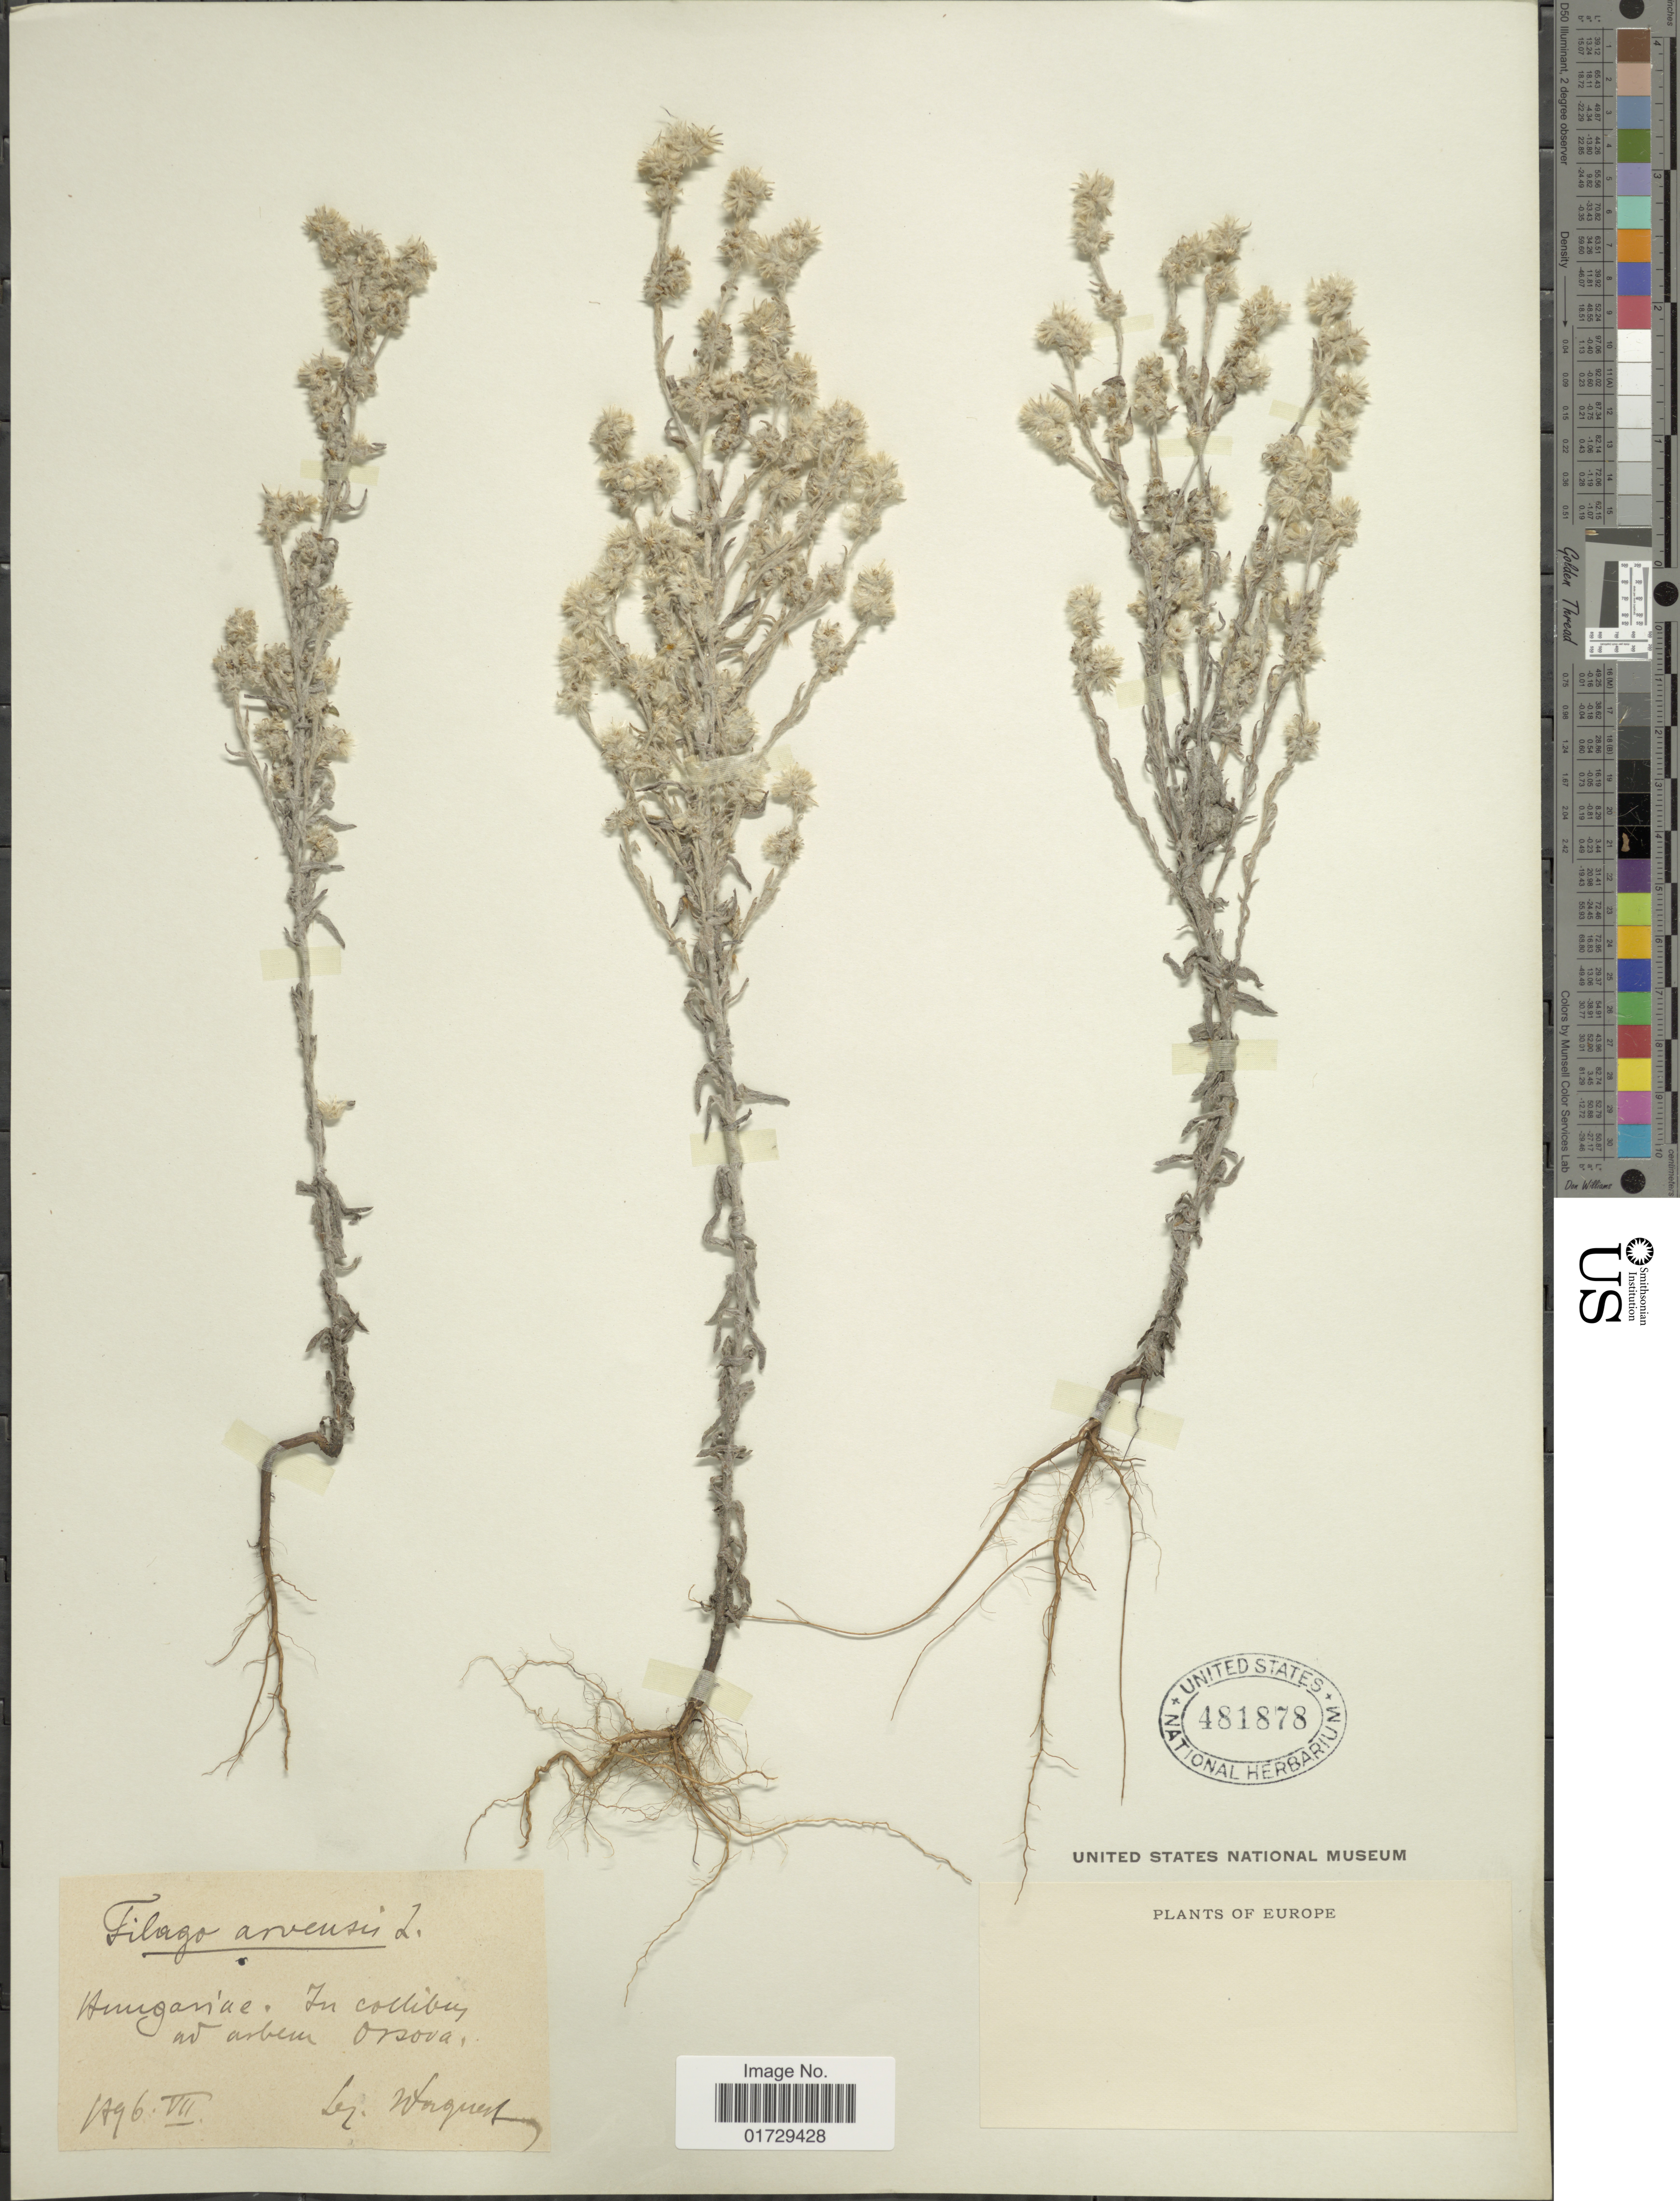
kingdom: Plantae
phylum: Tracheophyta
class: Magnoliopsida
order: Asterales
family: Asteraceae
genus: Filago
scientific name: Filago arvensis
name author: L.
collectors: -- Wagner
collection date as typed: Transcribed d/m/y: /7/96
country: Hungary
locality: In collibus ad asbem Orsova [interpreted]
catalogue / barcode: US 481878